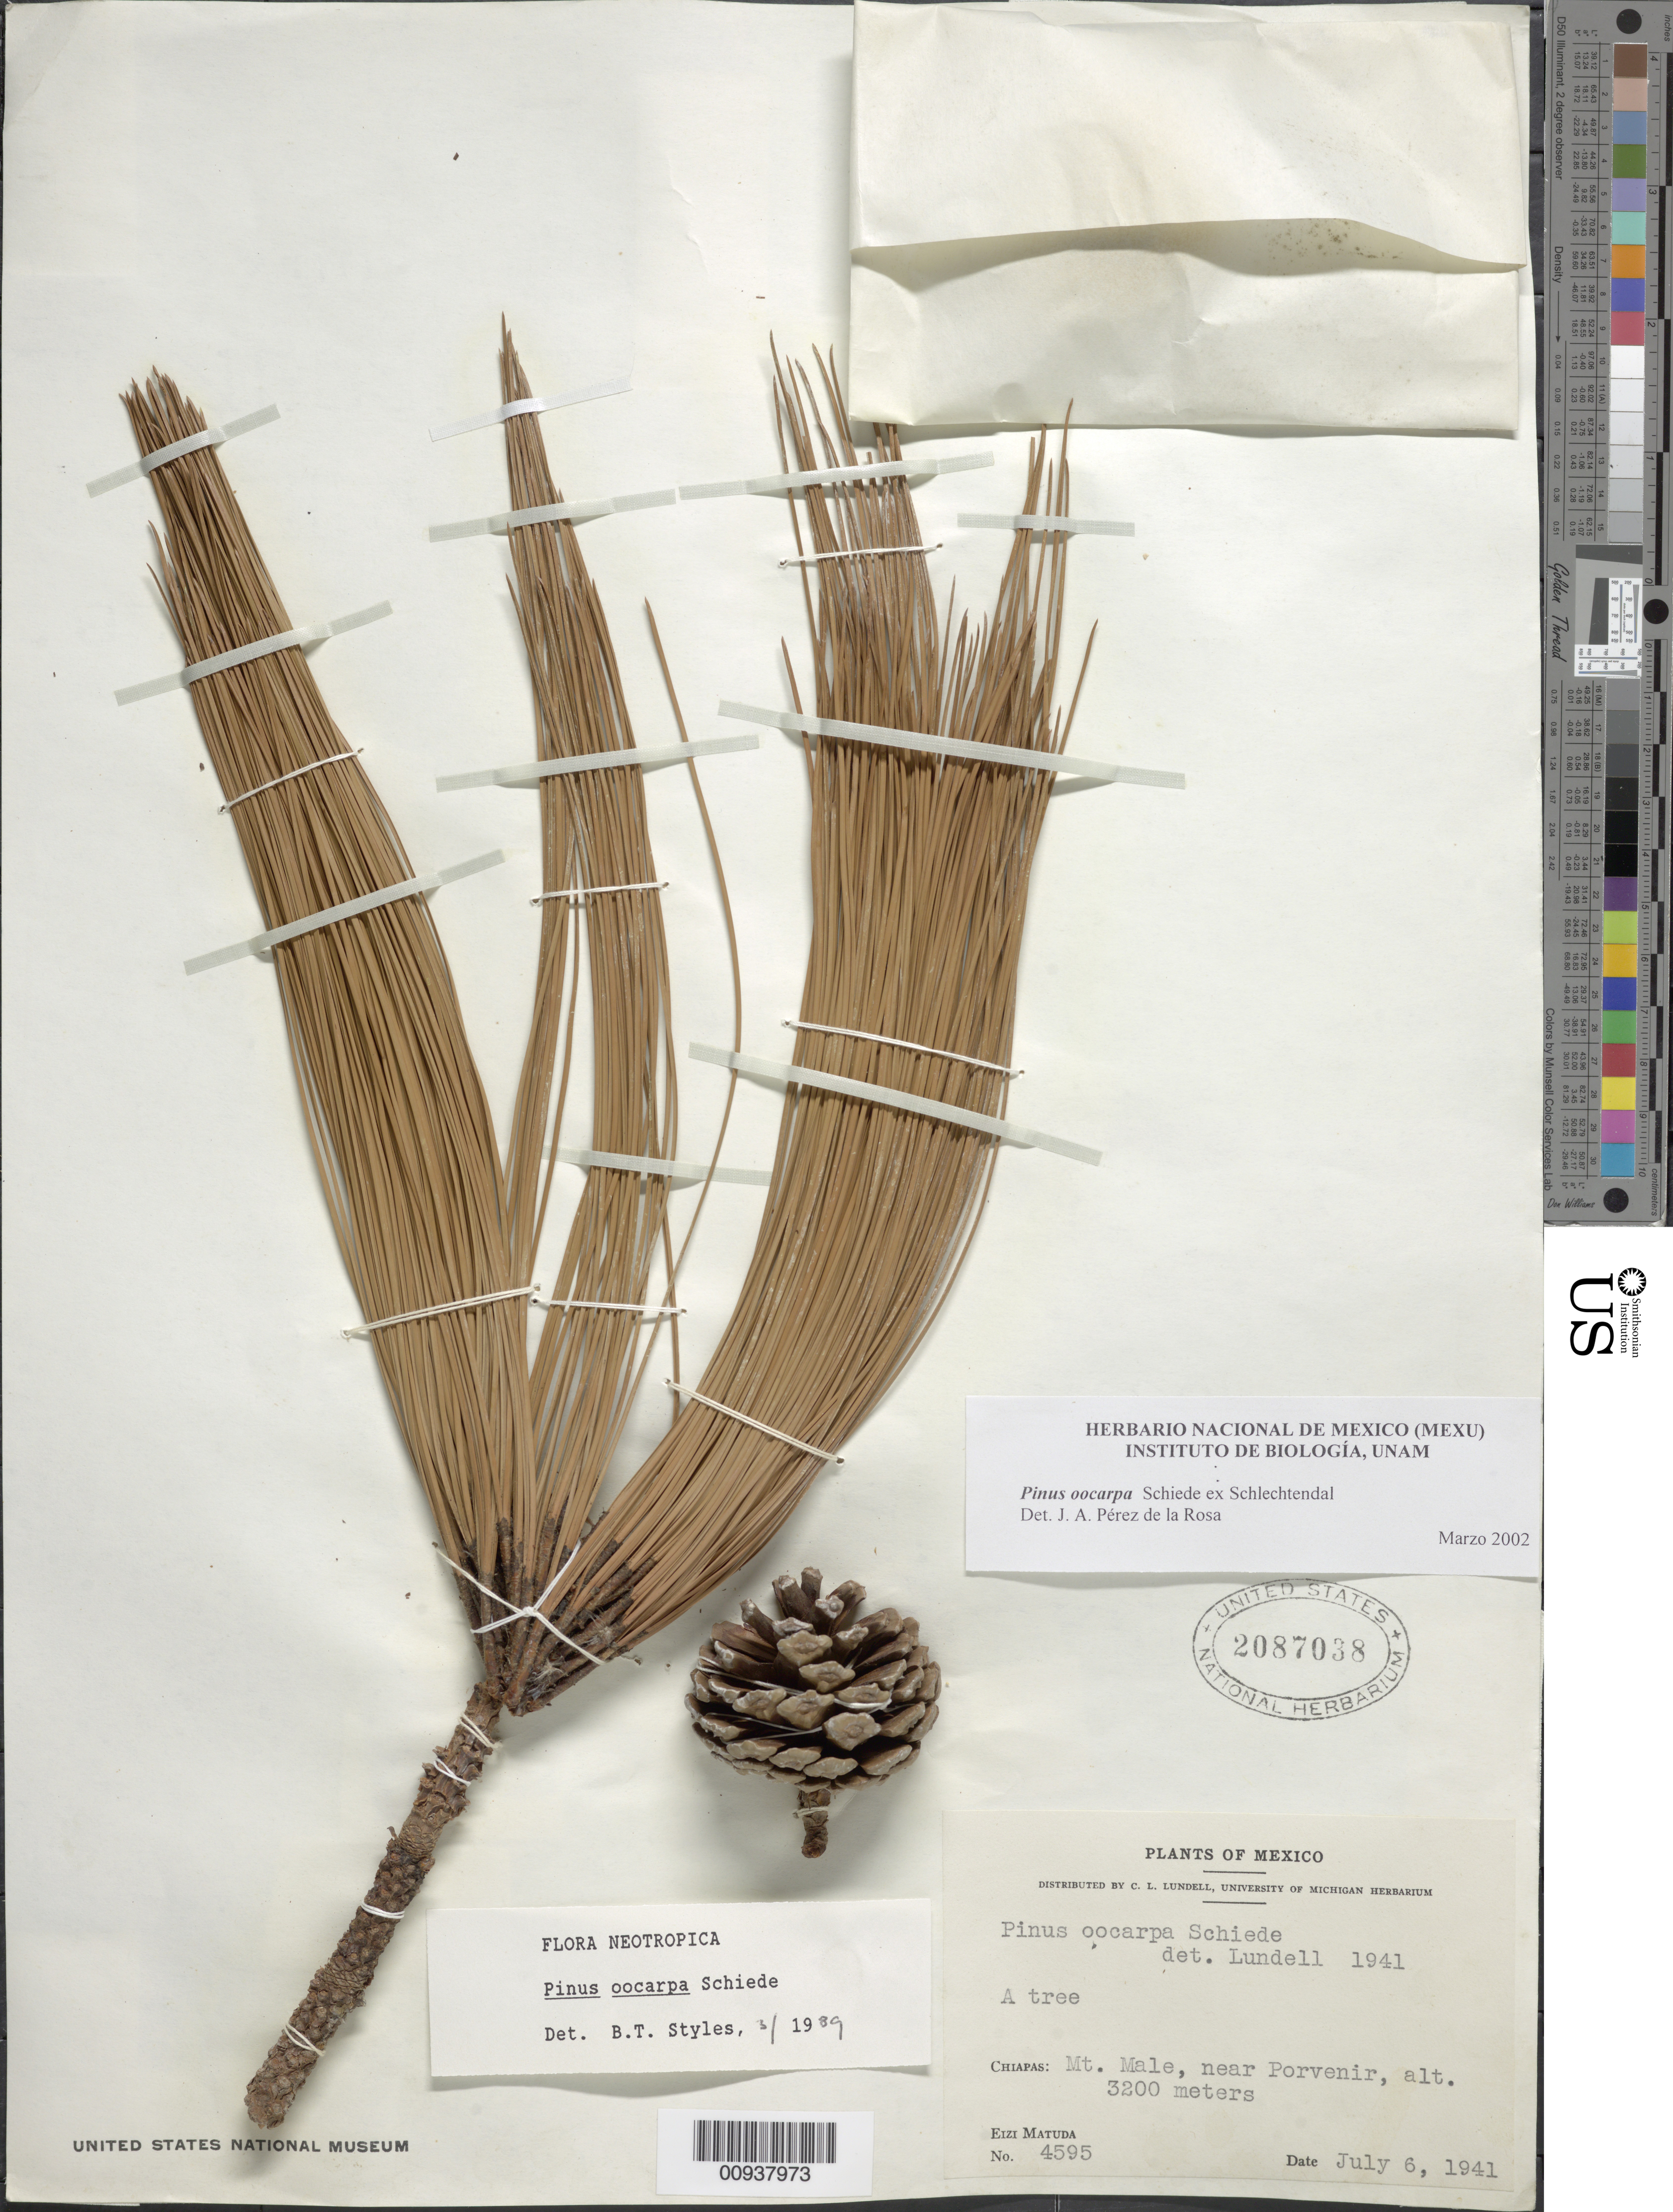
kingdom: Plantae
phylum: Tracheophyta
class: Pinopsida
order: Pinales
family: Pinaceae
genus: Pinus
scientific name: Pinus oocarpa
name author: Schiede ex Schltdl.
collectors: E. Matuda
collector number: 4595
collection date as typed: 06 Jul 1941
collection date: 1941-07-06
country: Mexico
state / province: Chiapas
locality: Mt. Male, near Porvenir.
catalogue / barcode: US 2087038